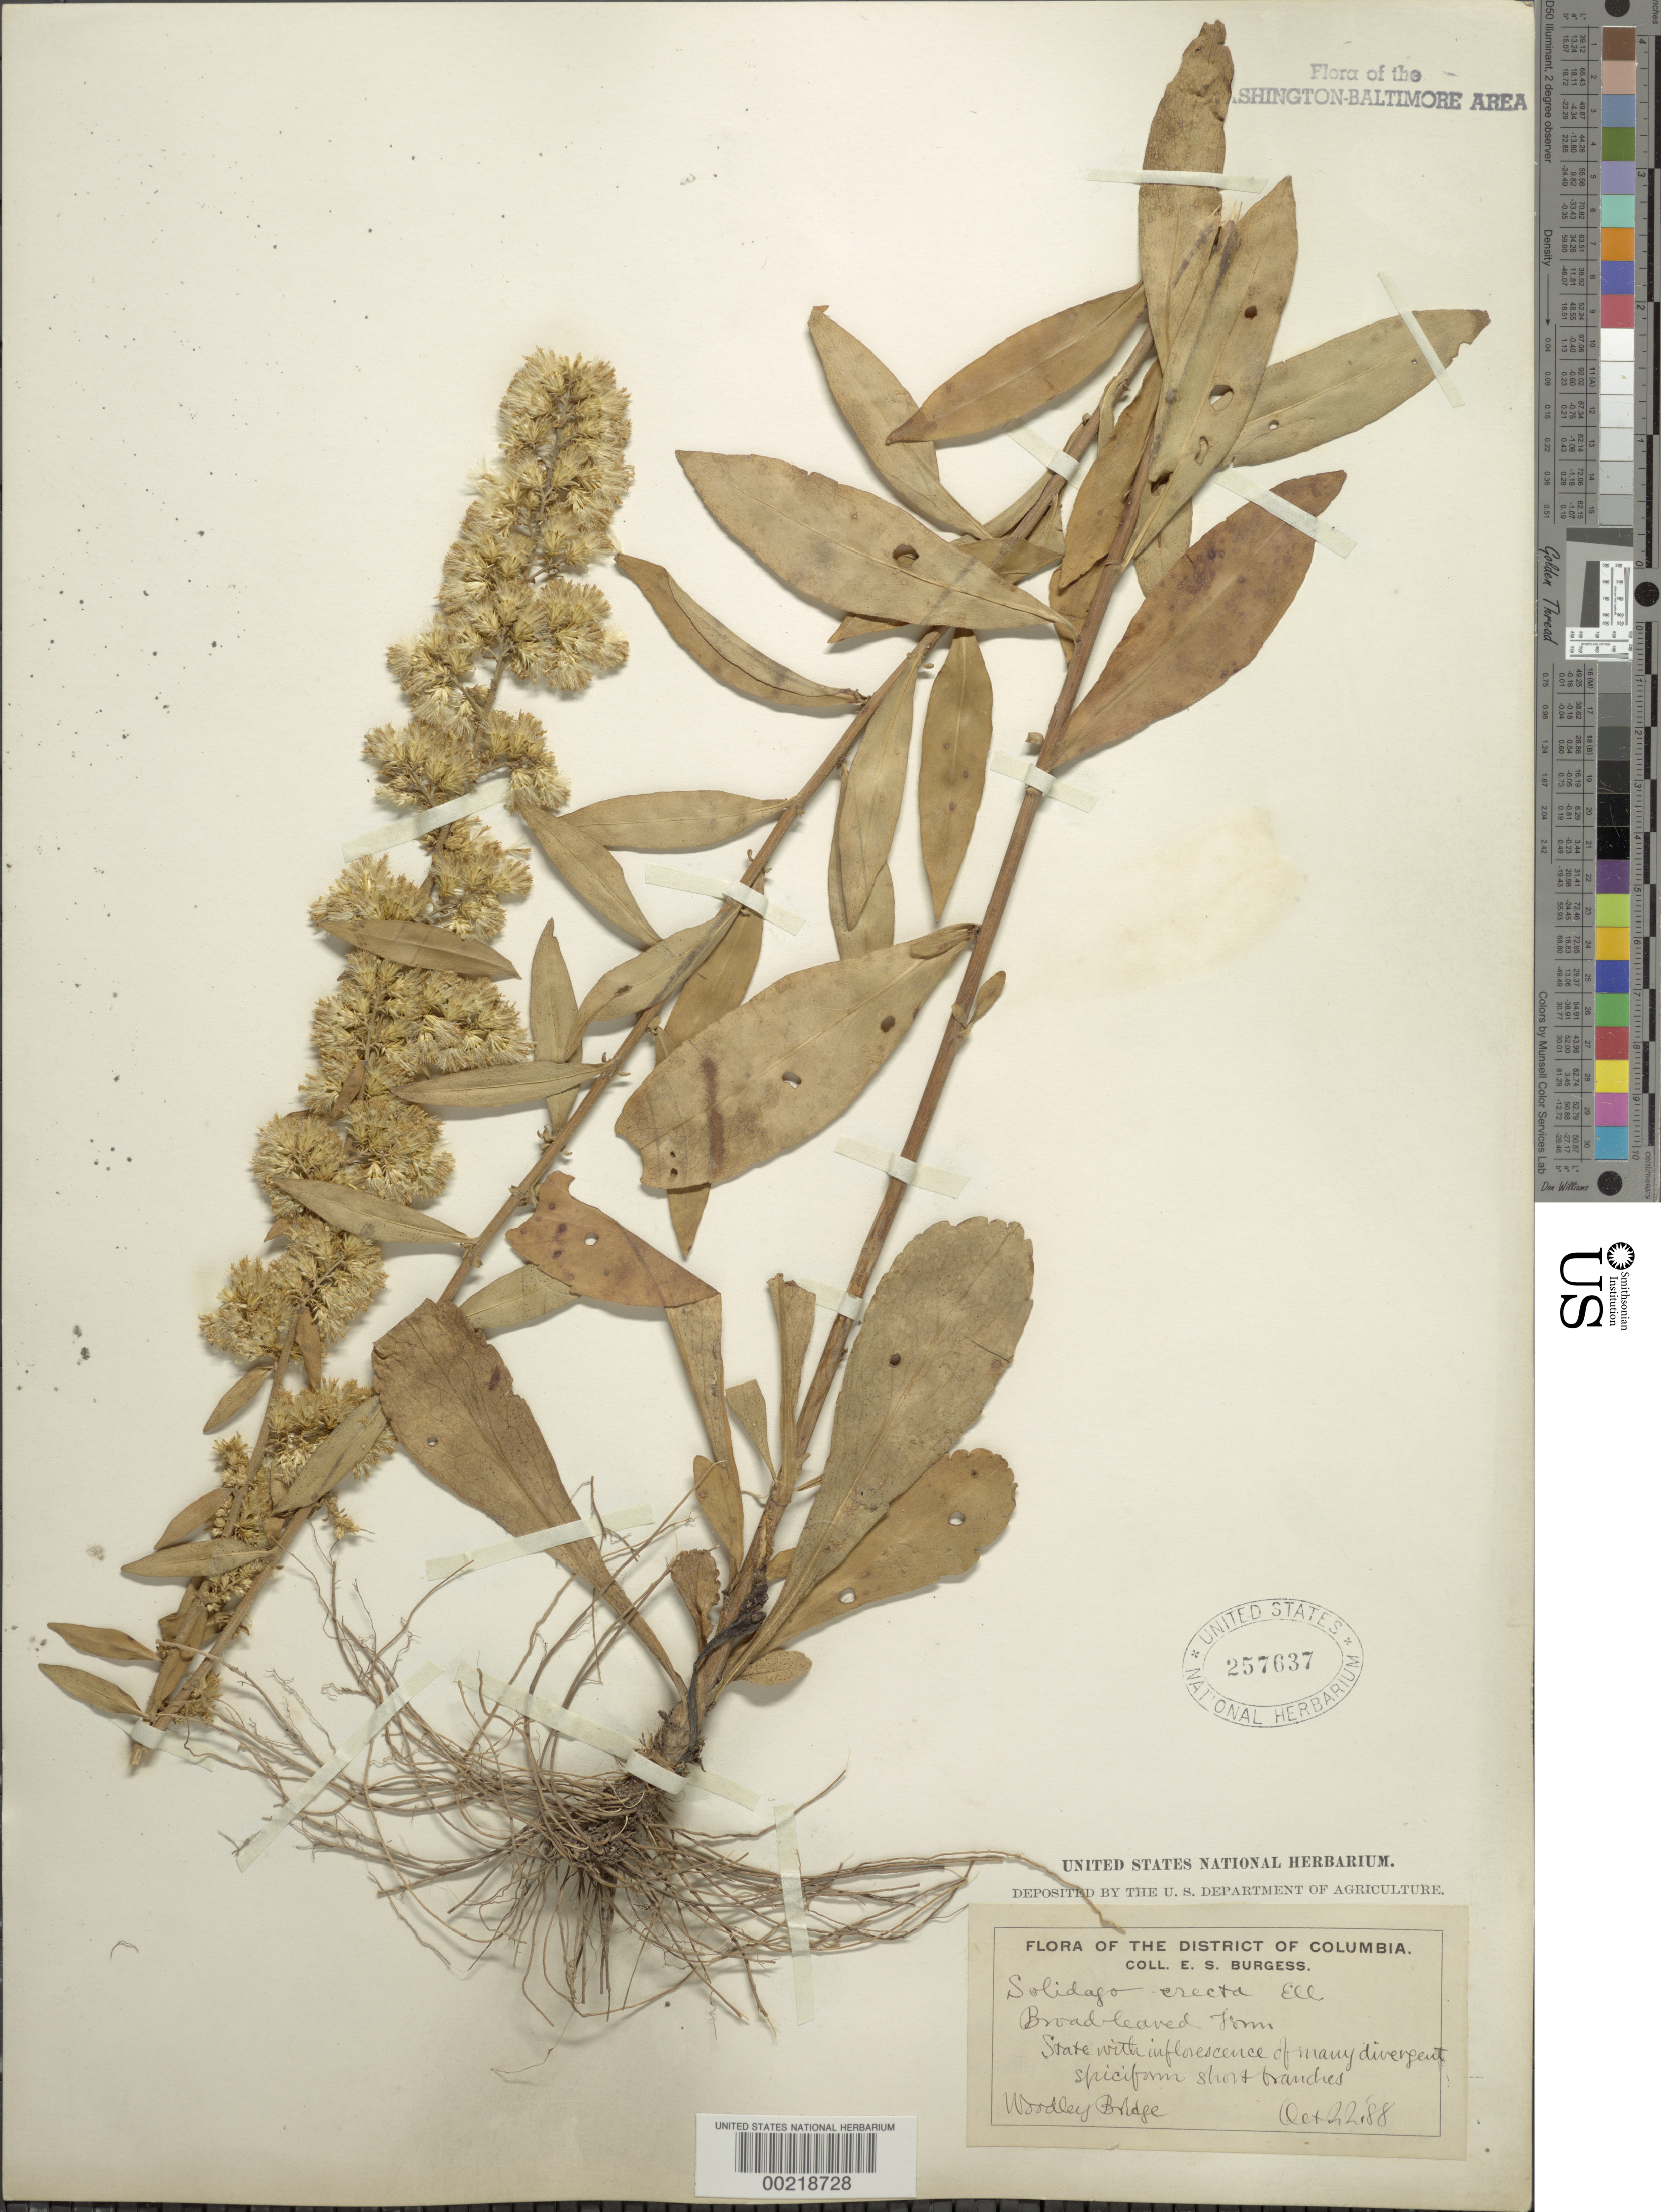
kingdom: Plantae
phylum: Tracheophyta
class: Magnoliopsida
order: Asterales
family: Asteraceae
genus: Solidago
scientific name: Solidago erecta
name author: Pursh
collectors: E. Burgess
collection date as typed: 22 Oct 1888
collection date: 1888-10-22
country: United States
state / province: District of Columbia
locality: Woodley Bridge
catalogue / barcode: US 257637